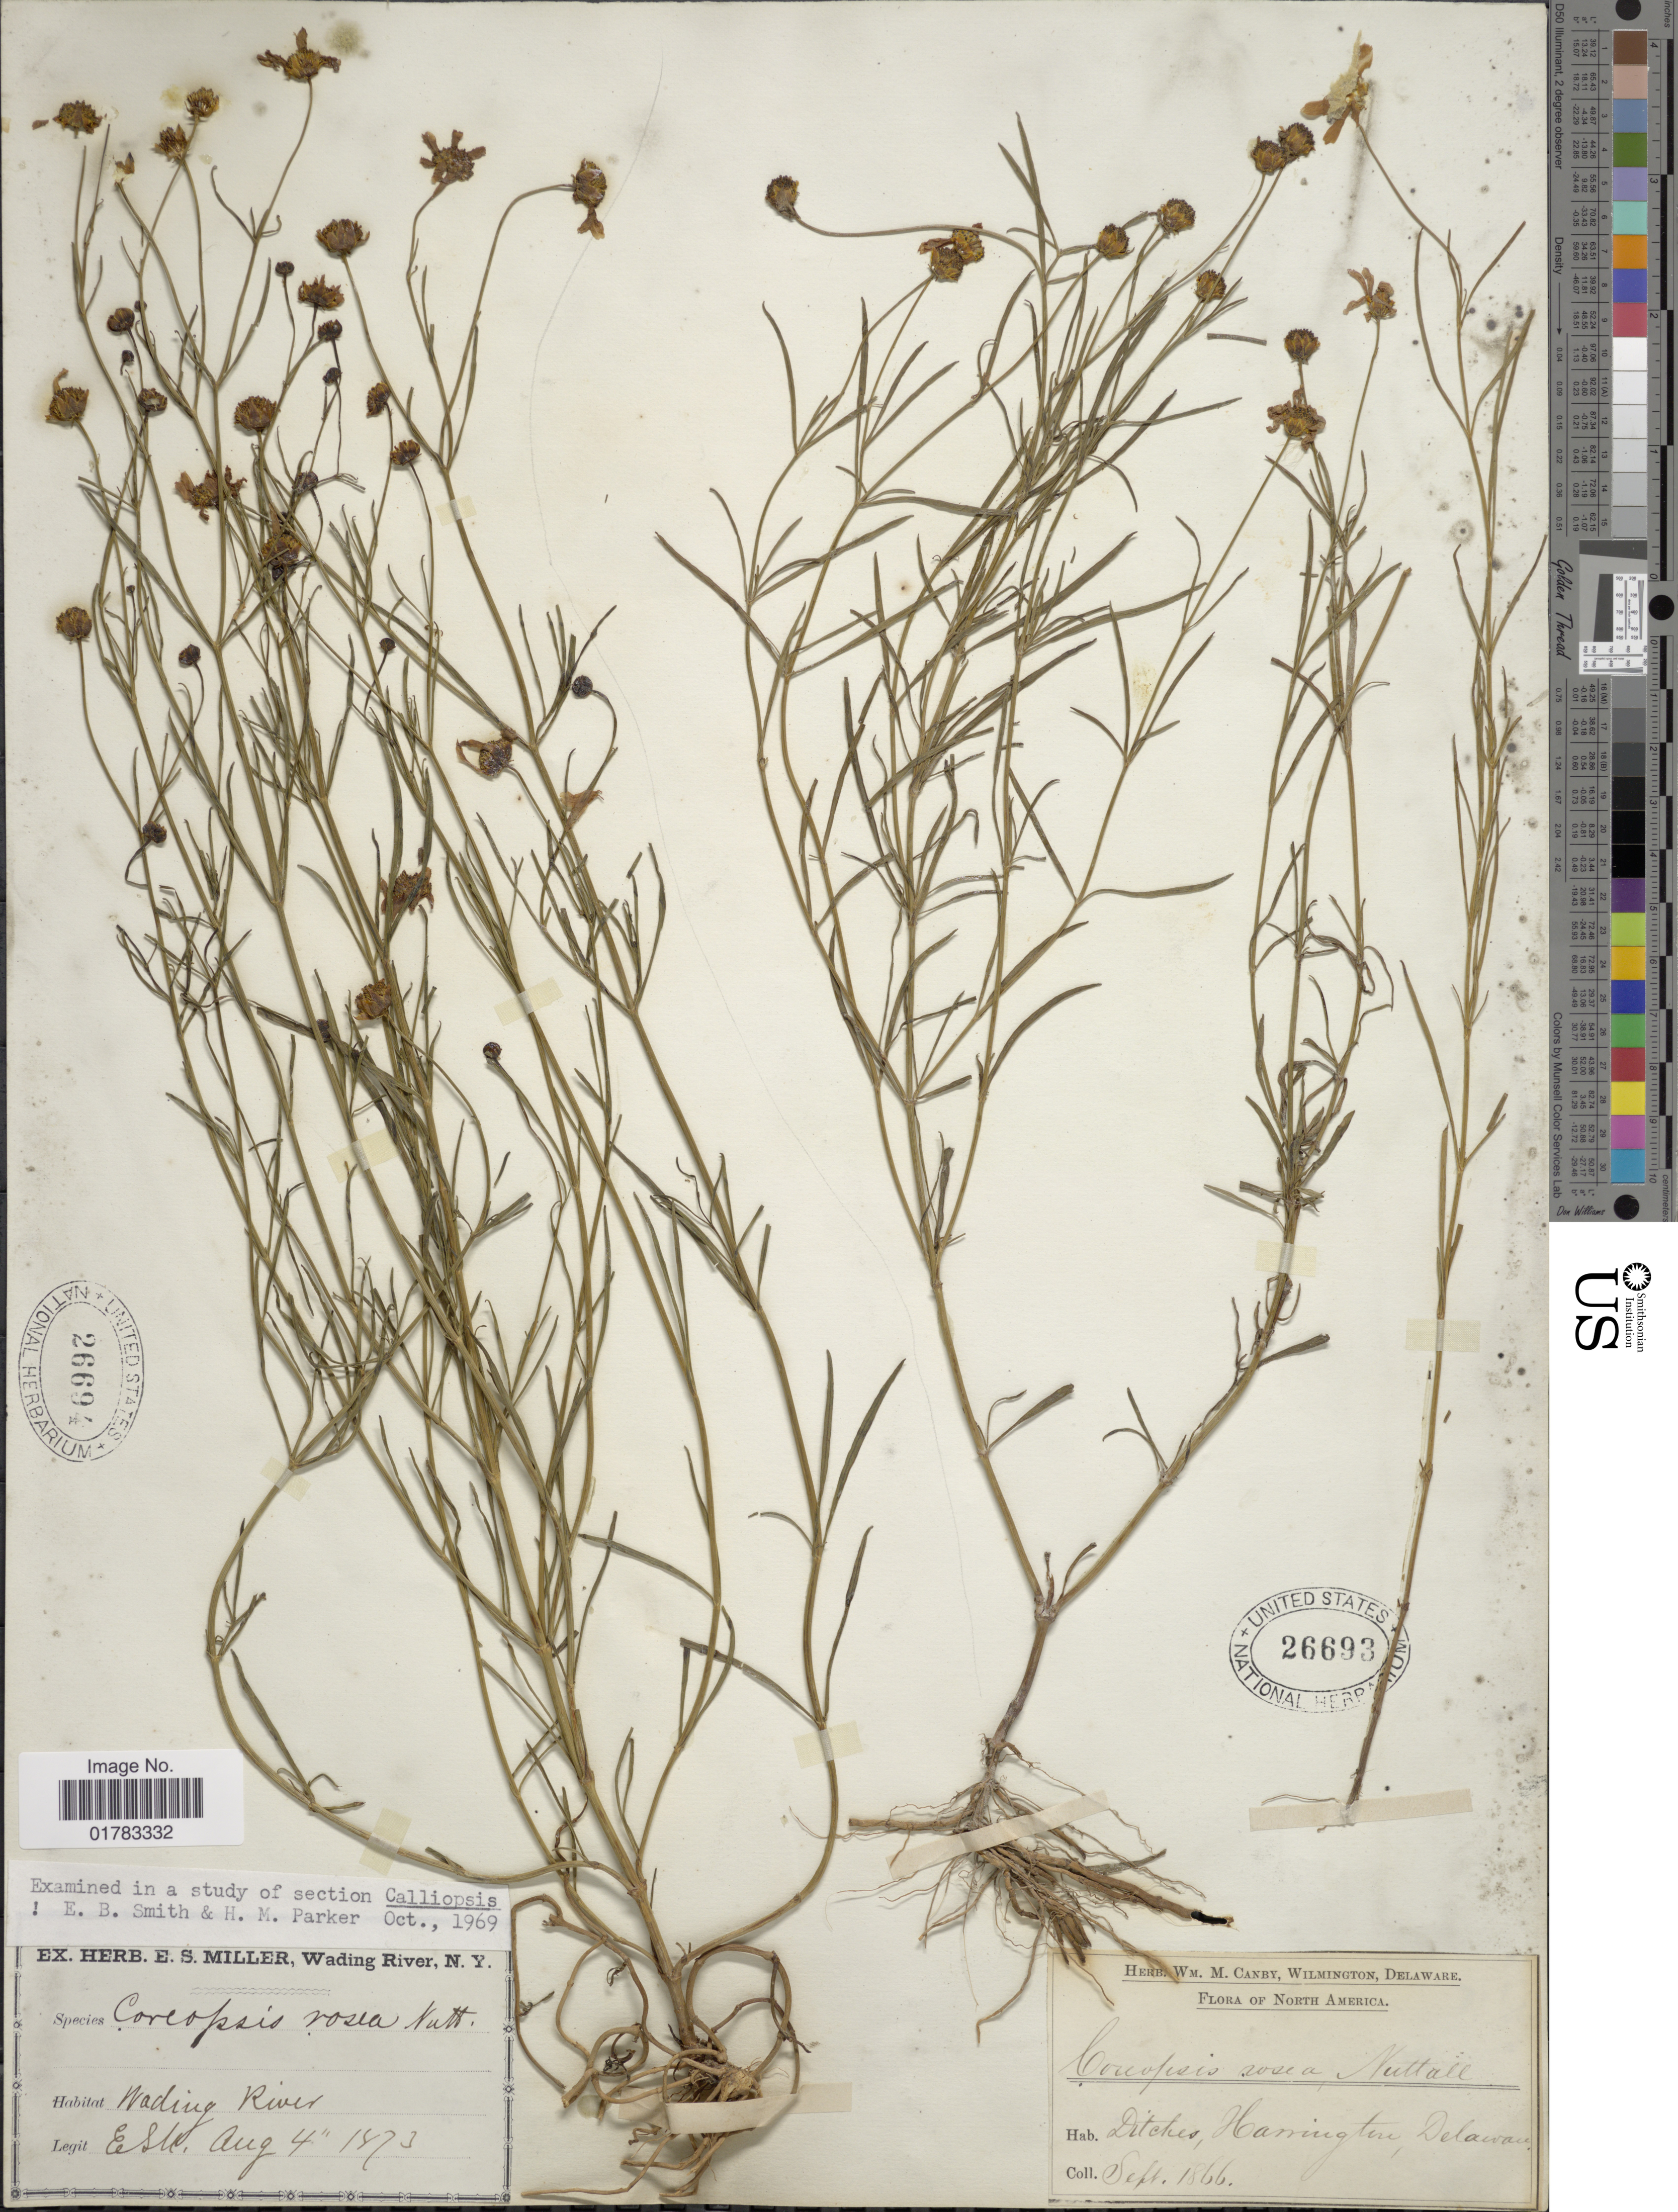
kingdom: Plantae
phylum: Tracheophyta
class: Magnoliopsida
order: Asterales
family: Asteraceae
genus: Coreopsis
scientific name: Coreopsis rosea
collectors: E. S. Miller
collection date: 1873-08-04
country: United States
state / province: New York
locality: Wading River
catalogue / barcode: US 26694-2